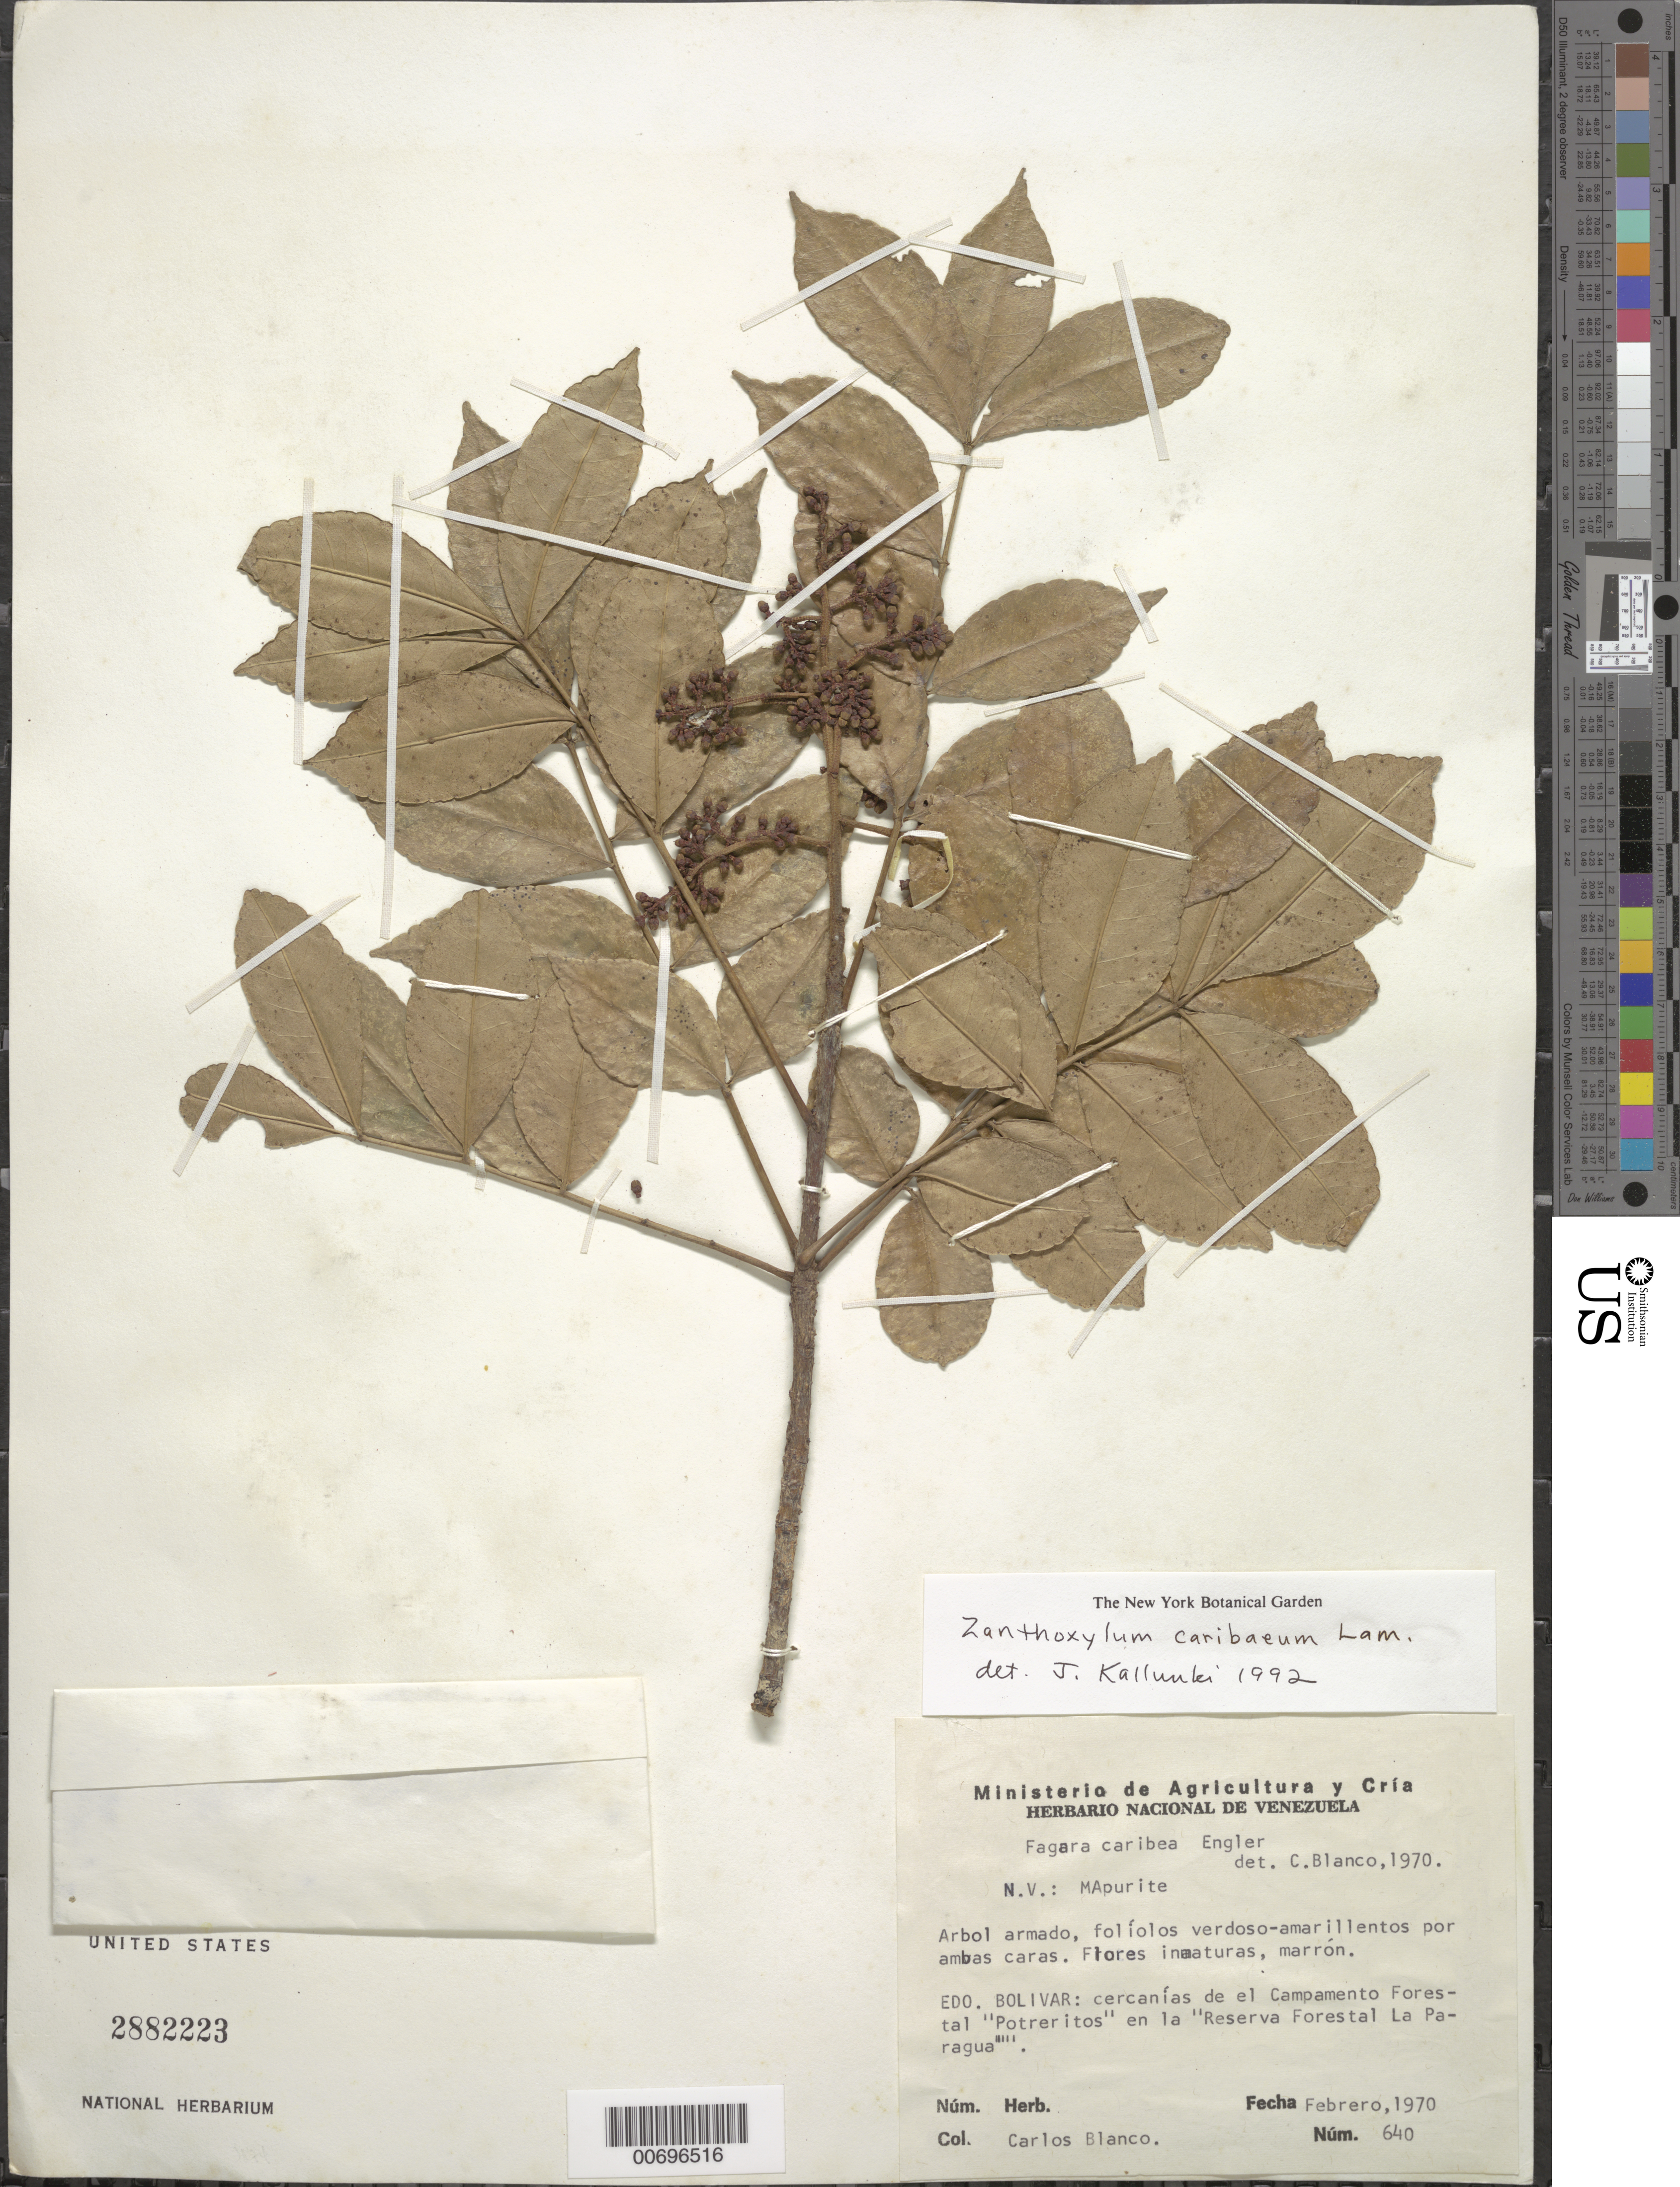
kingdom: Plantae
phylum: Tracheophyta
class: Magnoliopsida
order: Sapindales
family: Rutaceae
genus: Zanthoxylum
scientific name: Zanthoxylum caribaeum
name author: Lam.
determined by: Kallunki, Jacquelyn A.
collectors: C. A. Blanco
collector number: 640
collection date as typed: Feb-70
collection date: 1970-02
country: Venezuela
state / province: Bolívar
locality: Campamento Forestal "Potreritos", Reserva Forestal La Paragua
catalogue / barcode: US 2882223